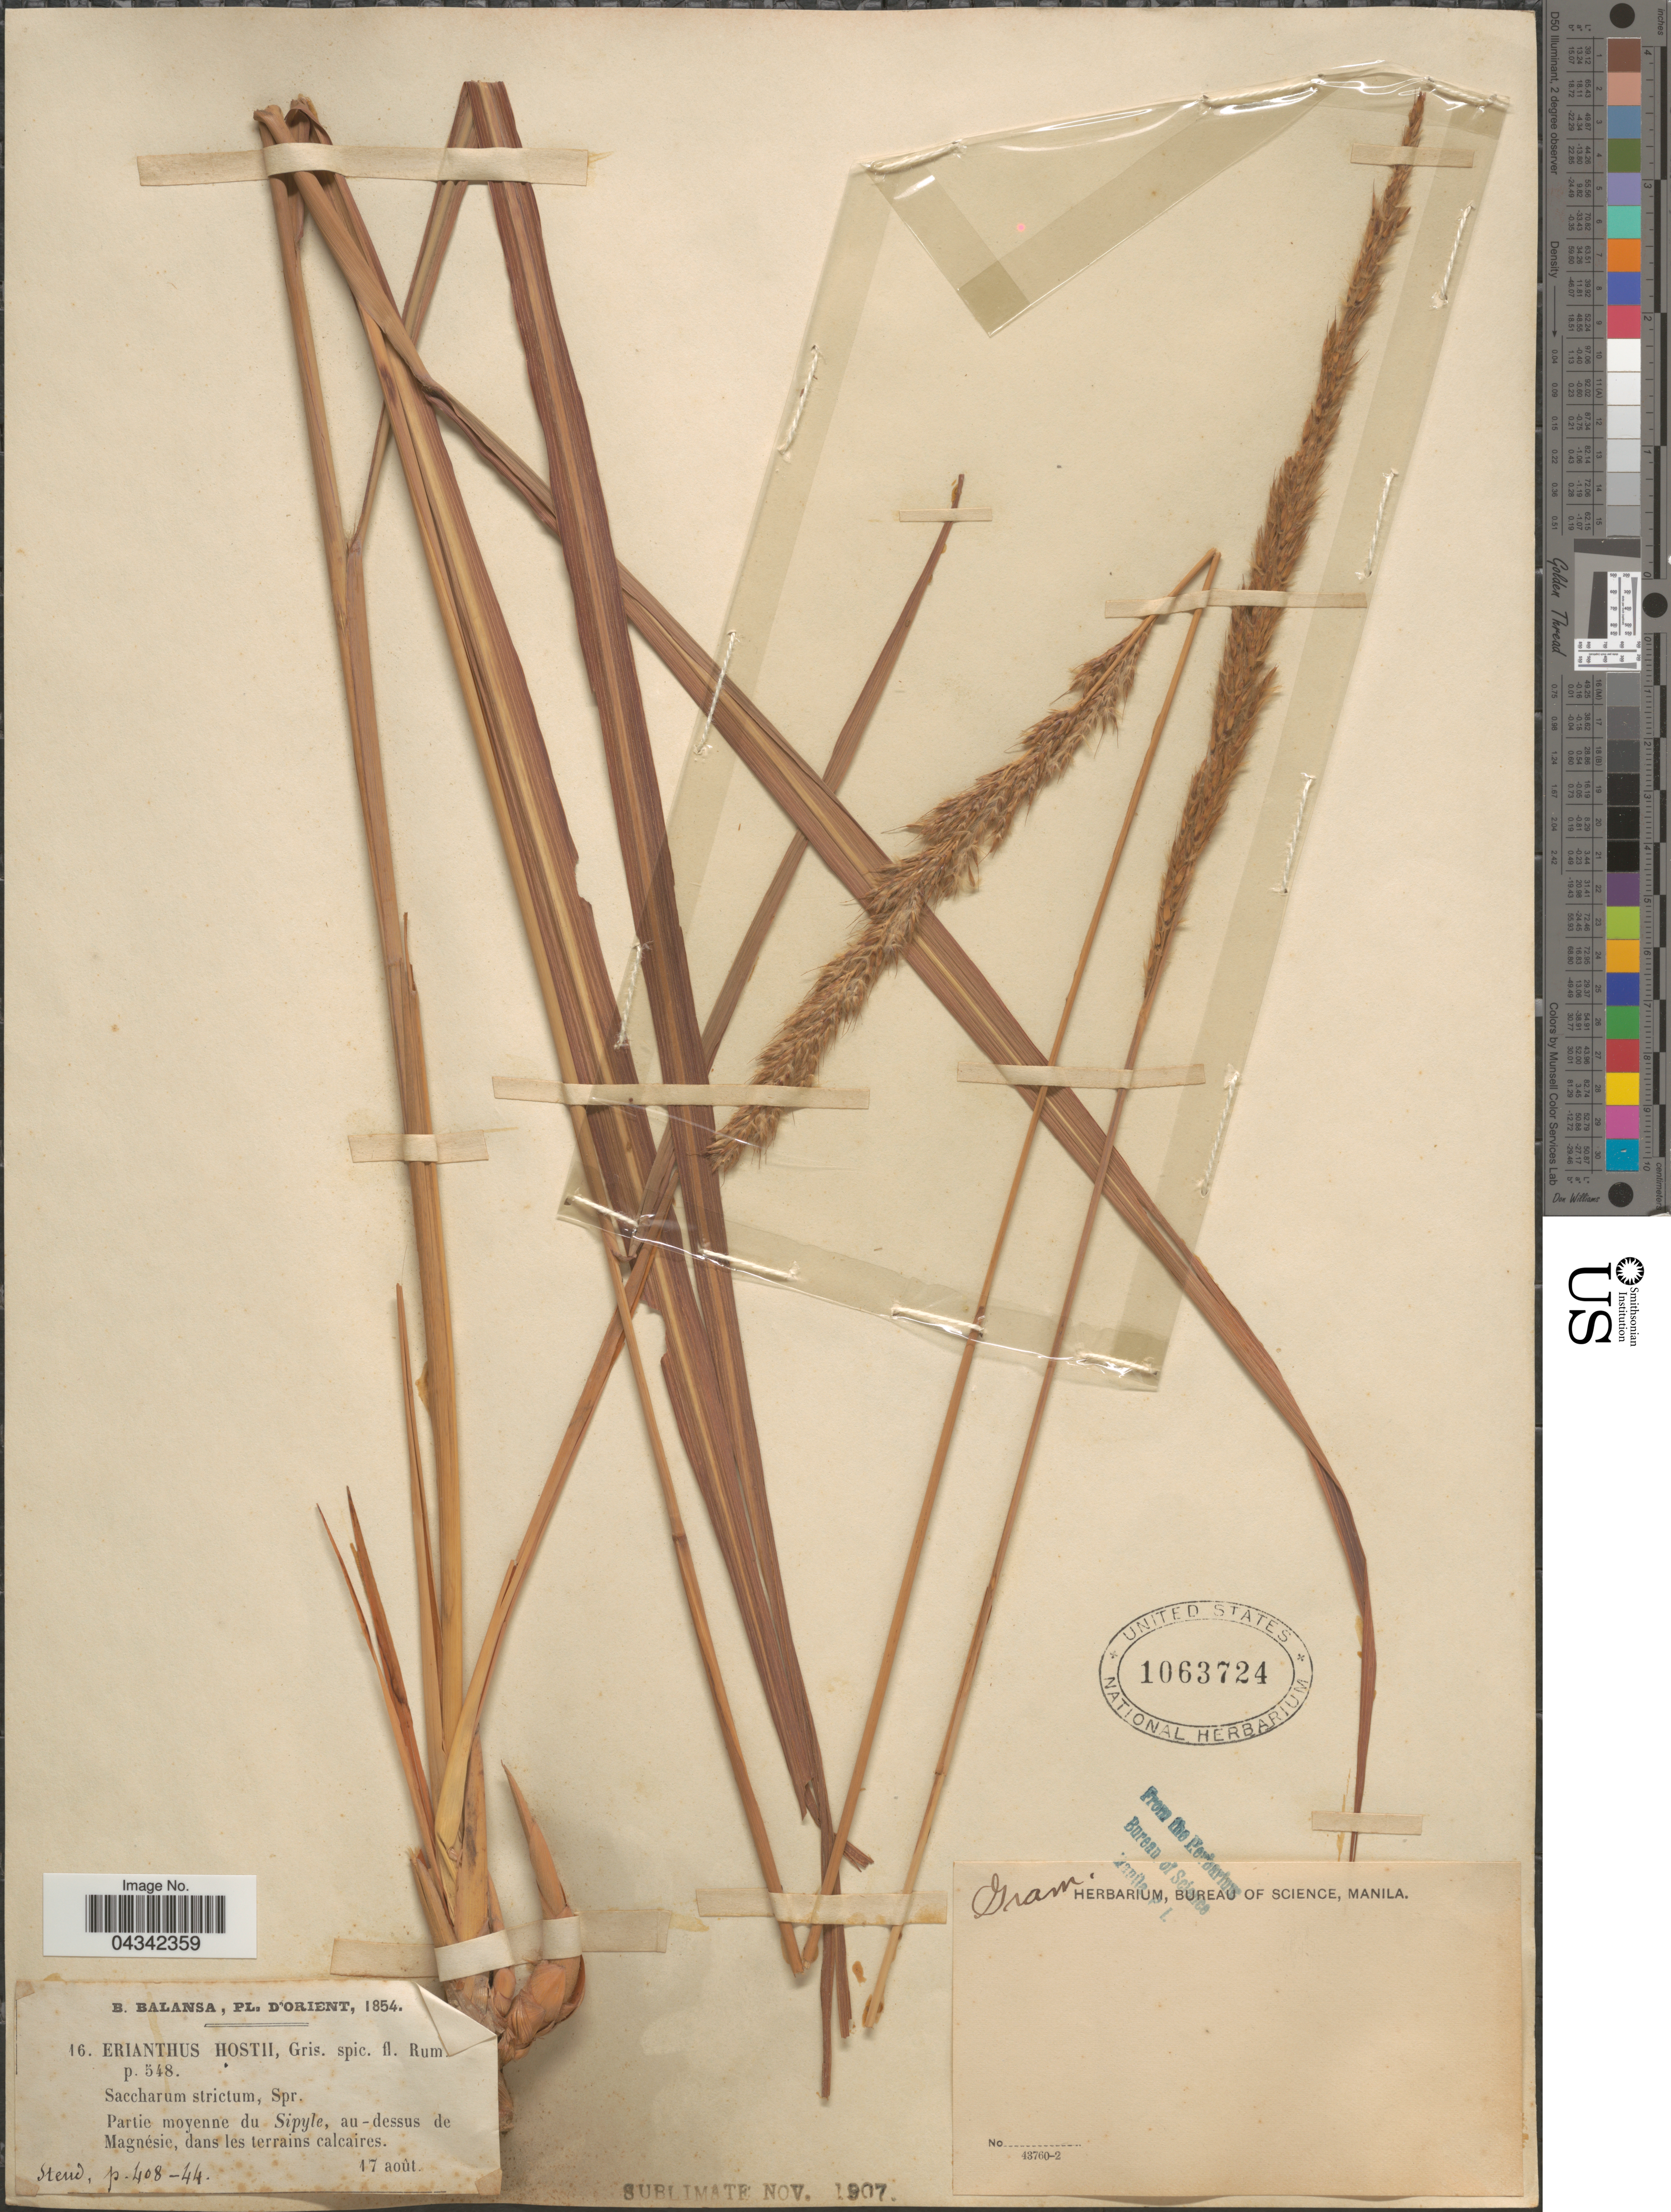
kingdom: Plantae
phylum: Tracheophyta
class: Liliopsida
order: Poales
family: Poaceae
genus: Tripidium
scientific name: Tripidium strictum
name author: (Host) H. Scholz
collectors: B. Balansa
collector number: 16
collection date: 1854-08-17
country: Turkey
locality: D'Orient. Partie moyenne du Sipyle, au-dessus de Magnésie, dans les terrains calcaires.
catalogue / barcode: US 1063724